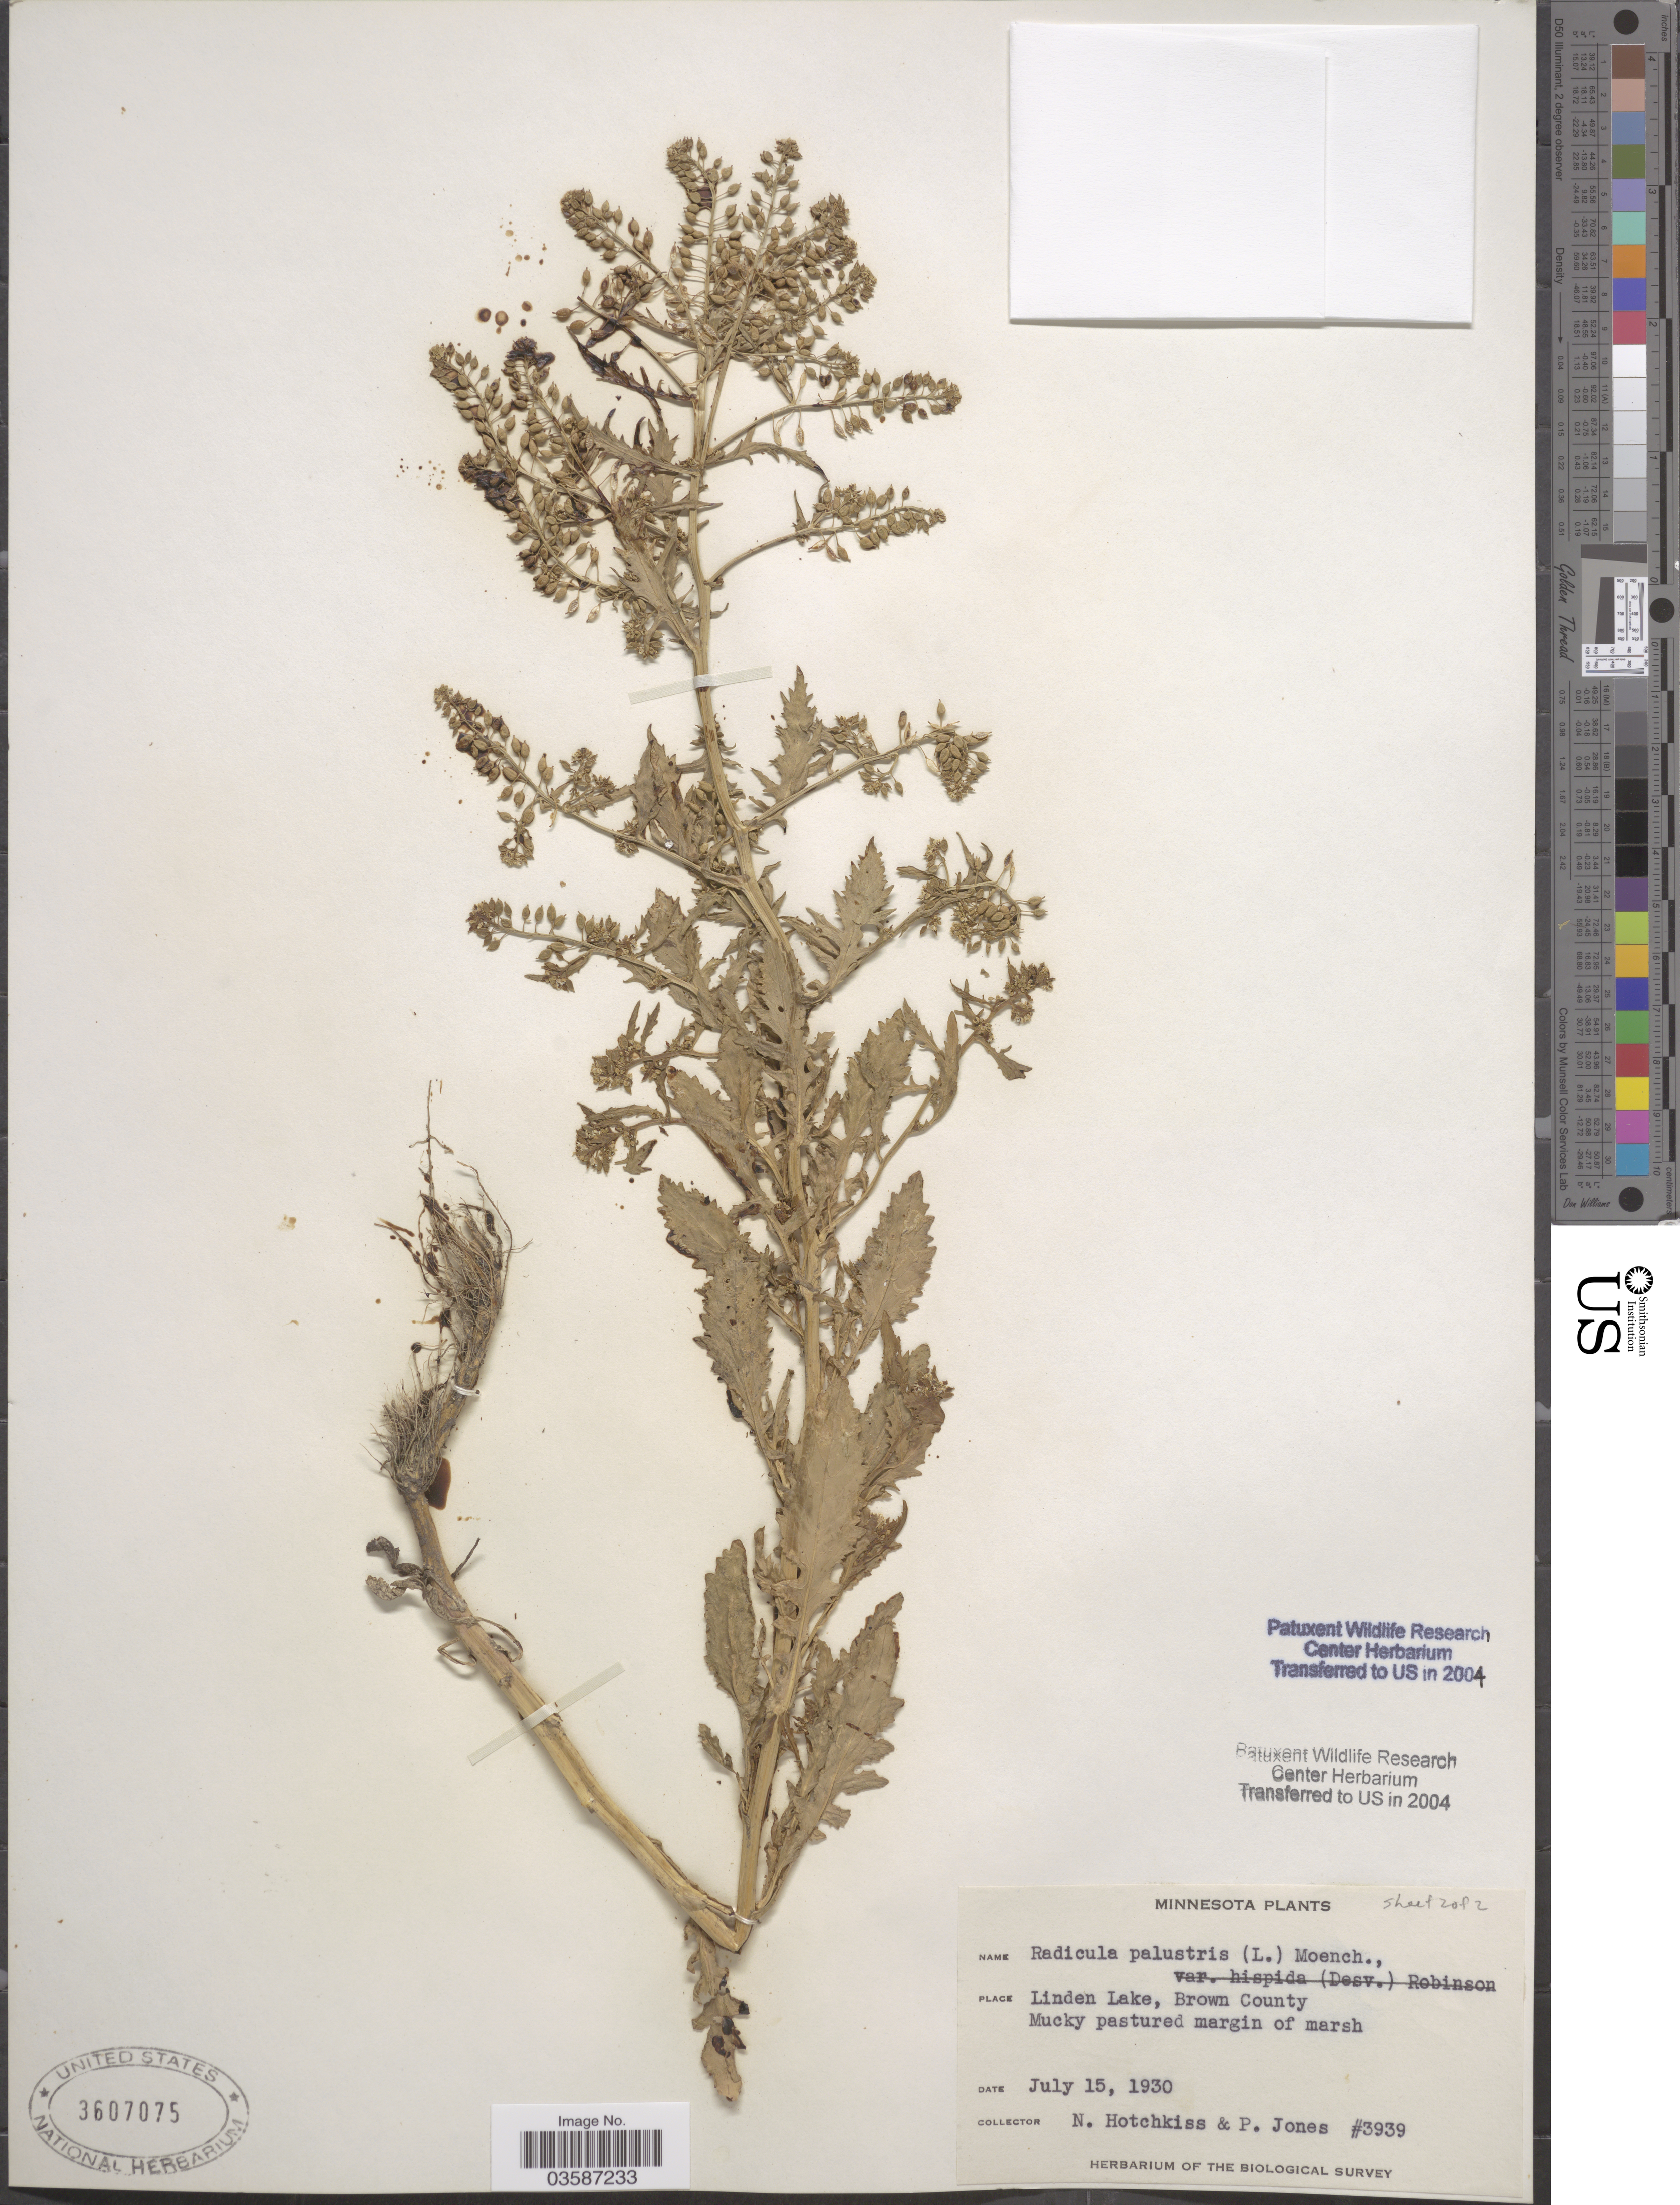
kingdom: Plantae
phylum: Tracheophyta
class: Magnoliopsida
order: Brassicales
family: Brassicaceae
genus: Rorippa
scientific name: Rorippa islandica var. fernaldiana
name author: Butters & Abbe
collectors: N. Hotchkiss & P. Jones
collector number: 3939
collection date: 1930-07-15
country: United States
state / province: Minnesota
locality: Linden Lake, Brown County.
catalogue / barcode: US 3607075